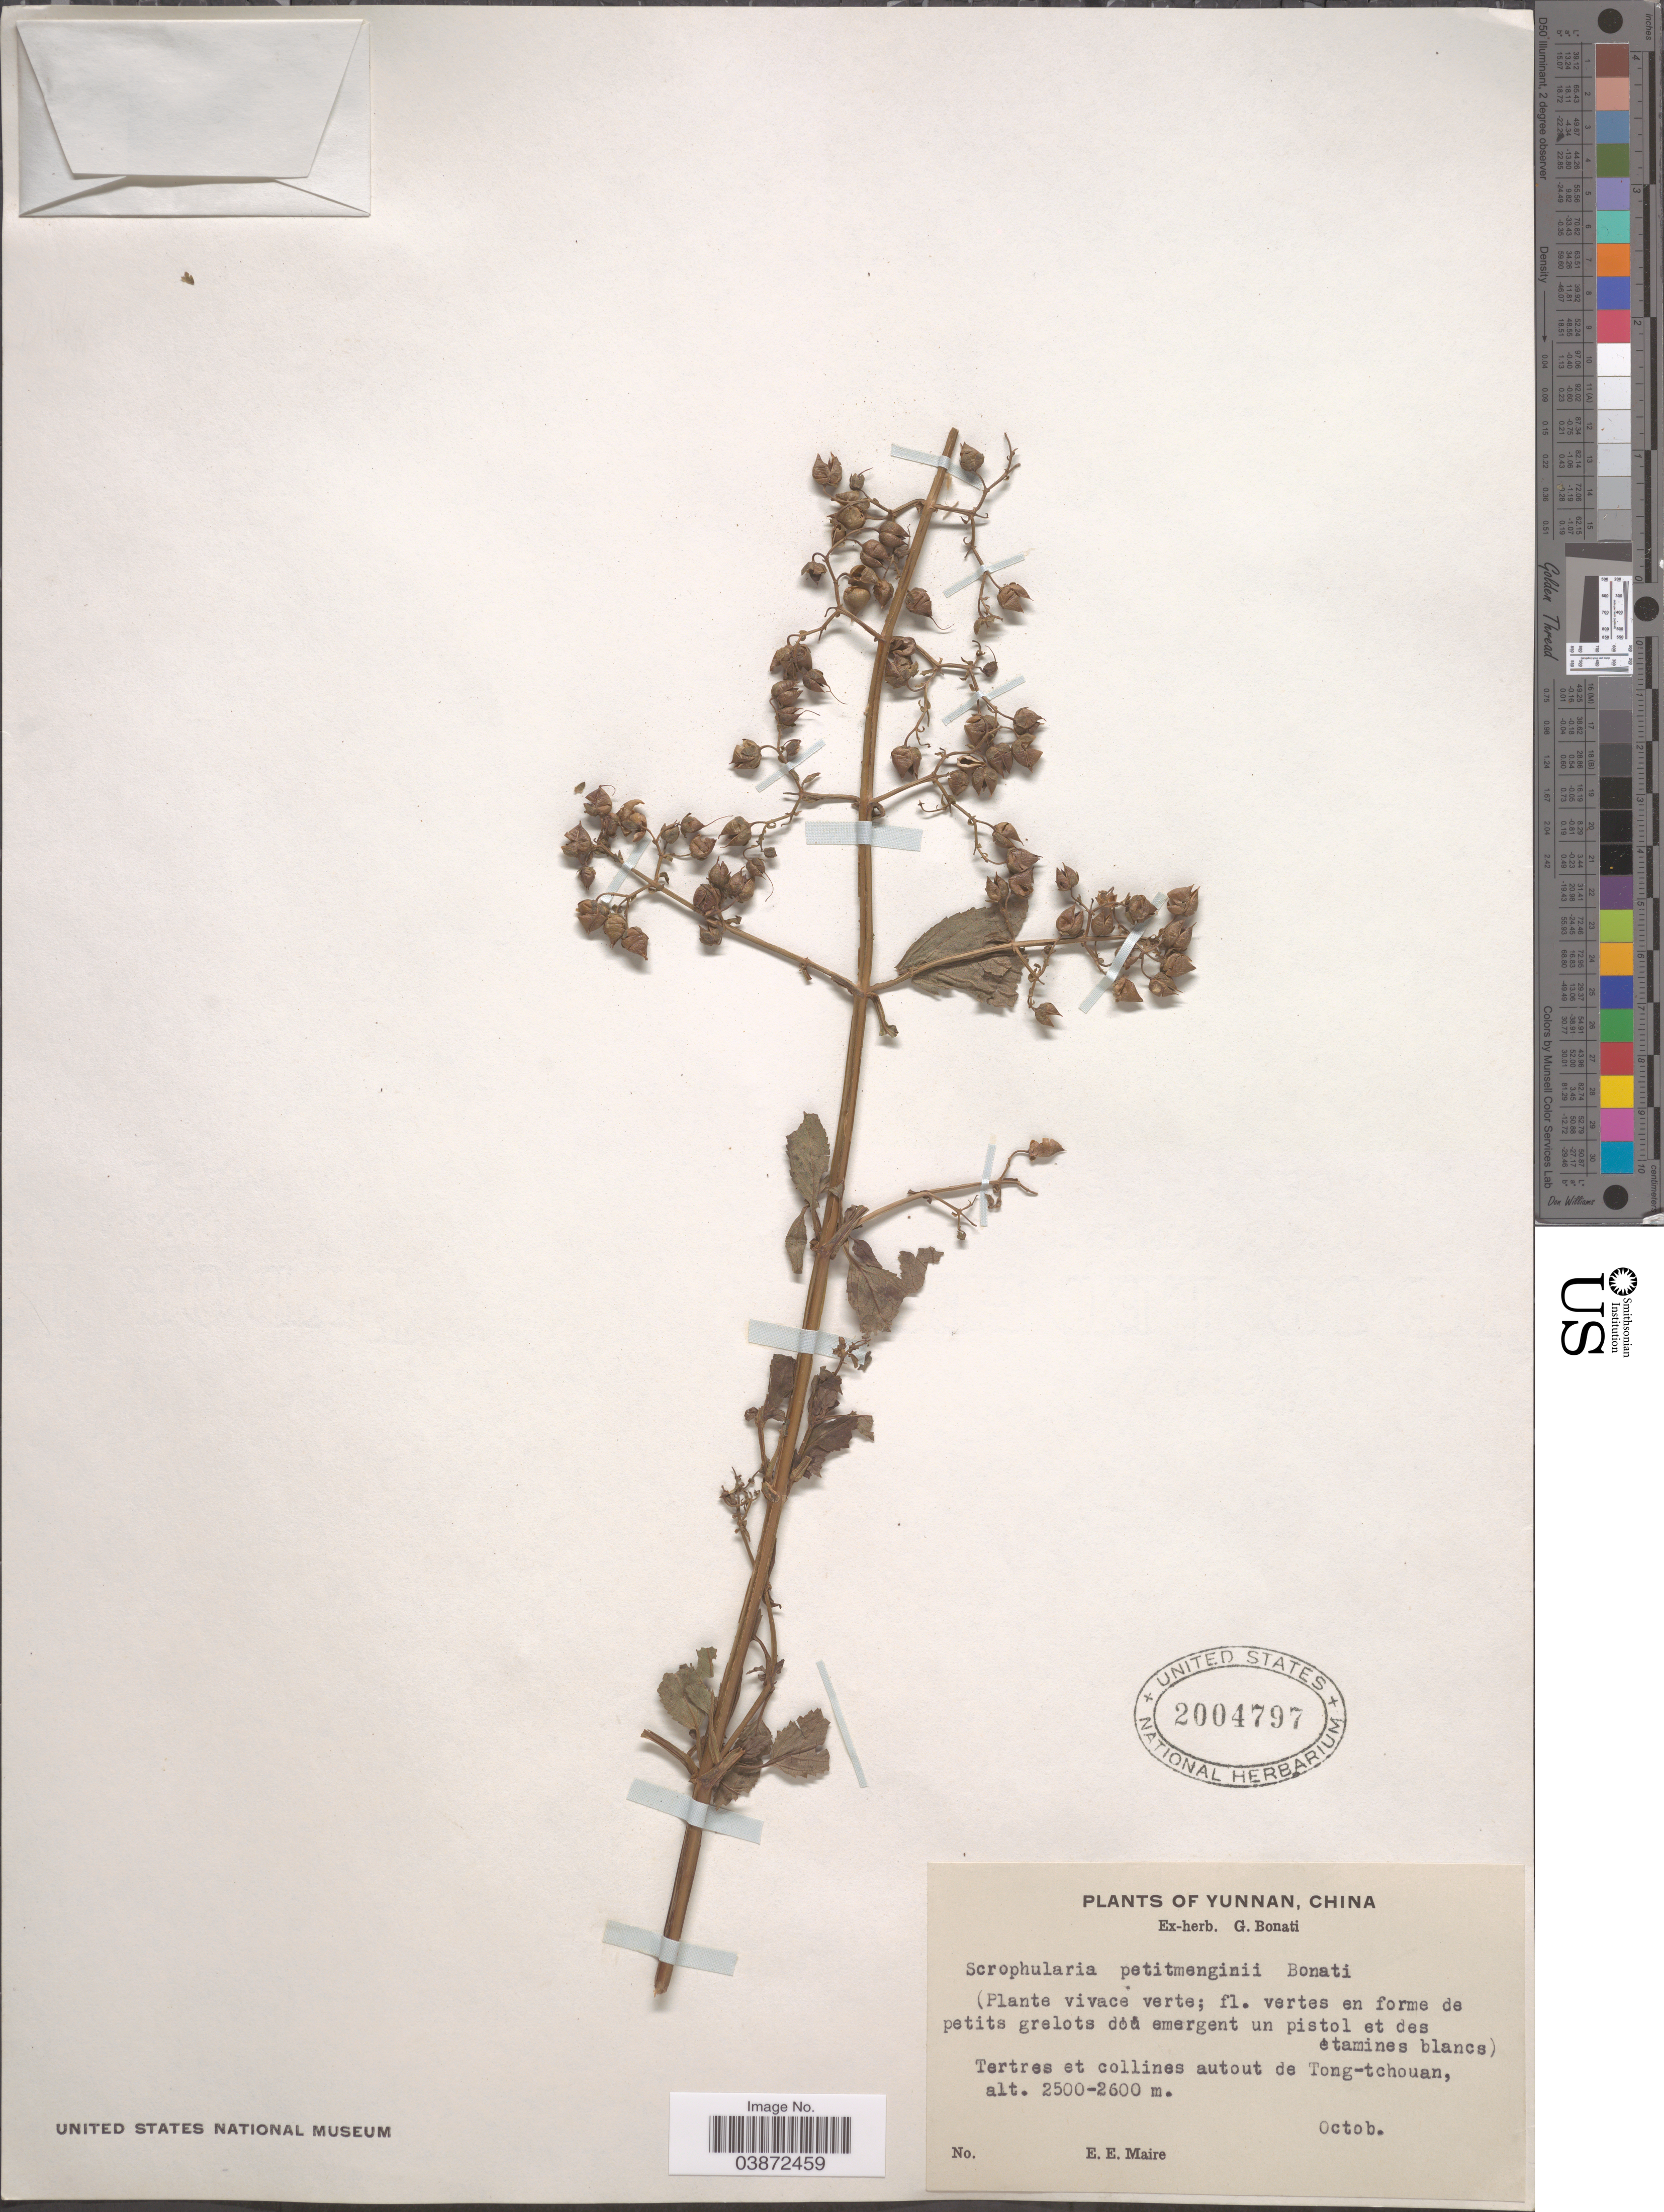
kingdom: Plantae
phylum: Tracheophyta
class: Magnoliopsida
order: Lamiales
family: Scrophulariaceae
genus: Scrophularia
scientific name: Scrophularia petitmenginii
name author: Bonati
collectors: E. E. Maire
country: China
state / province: Yunnan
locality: Tertres et collines autout de Tong-tchouan.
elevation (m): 2500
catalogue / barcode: US 2004797